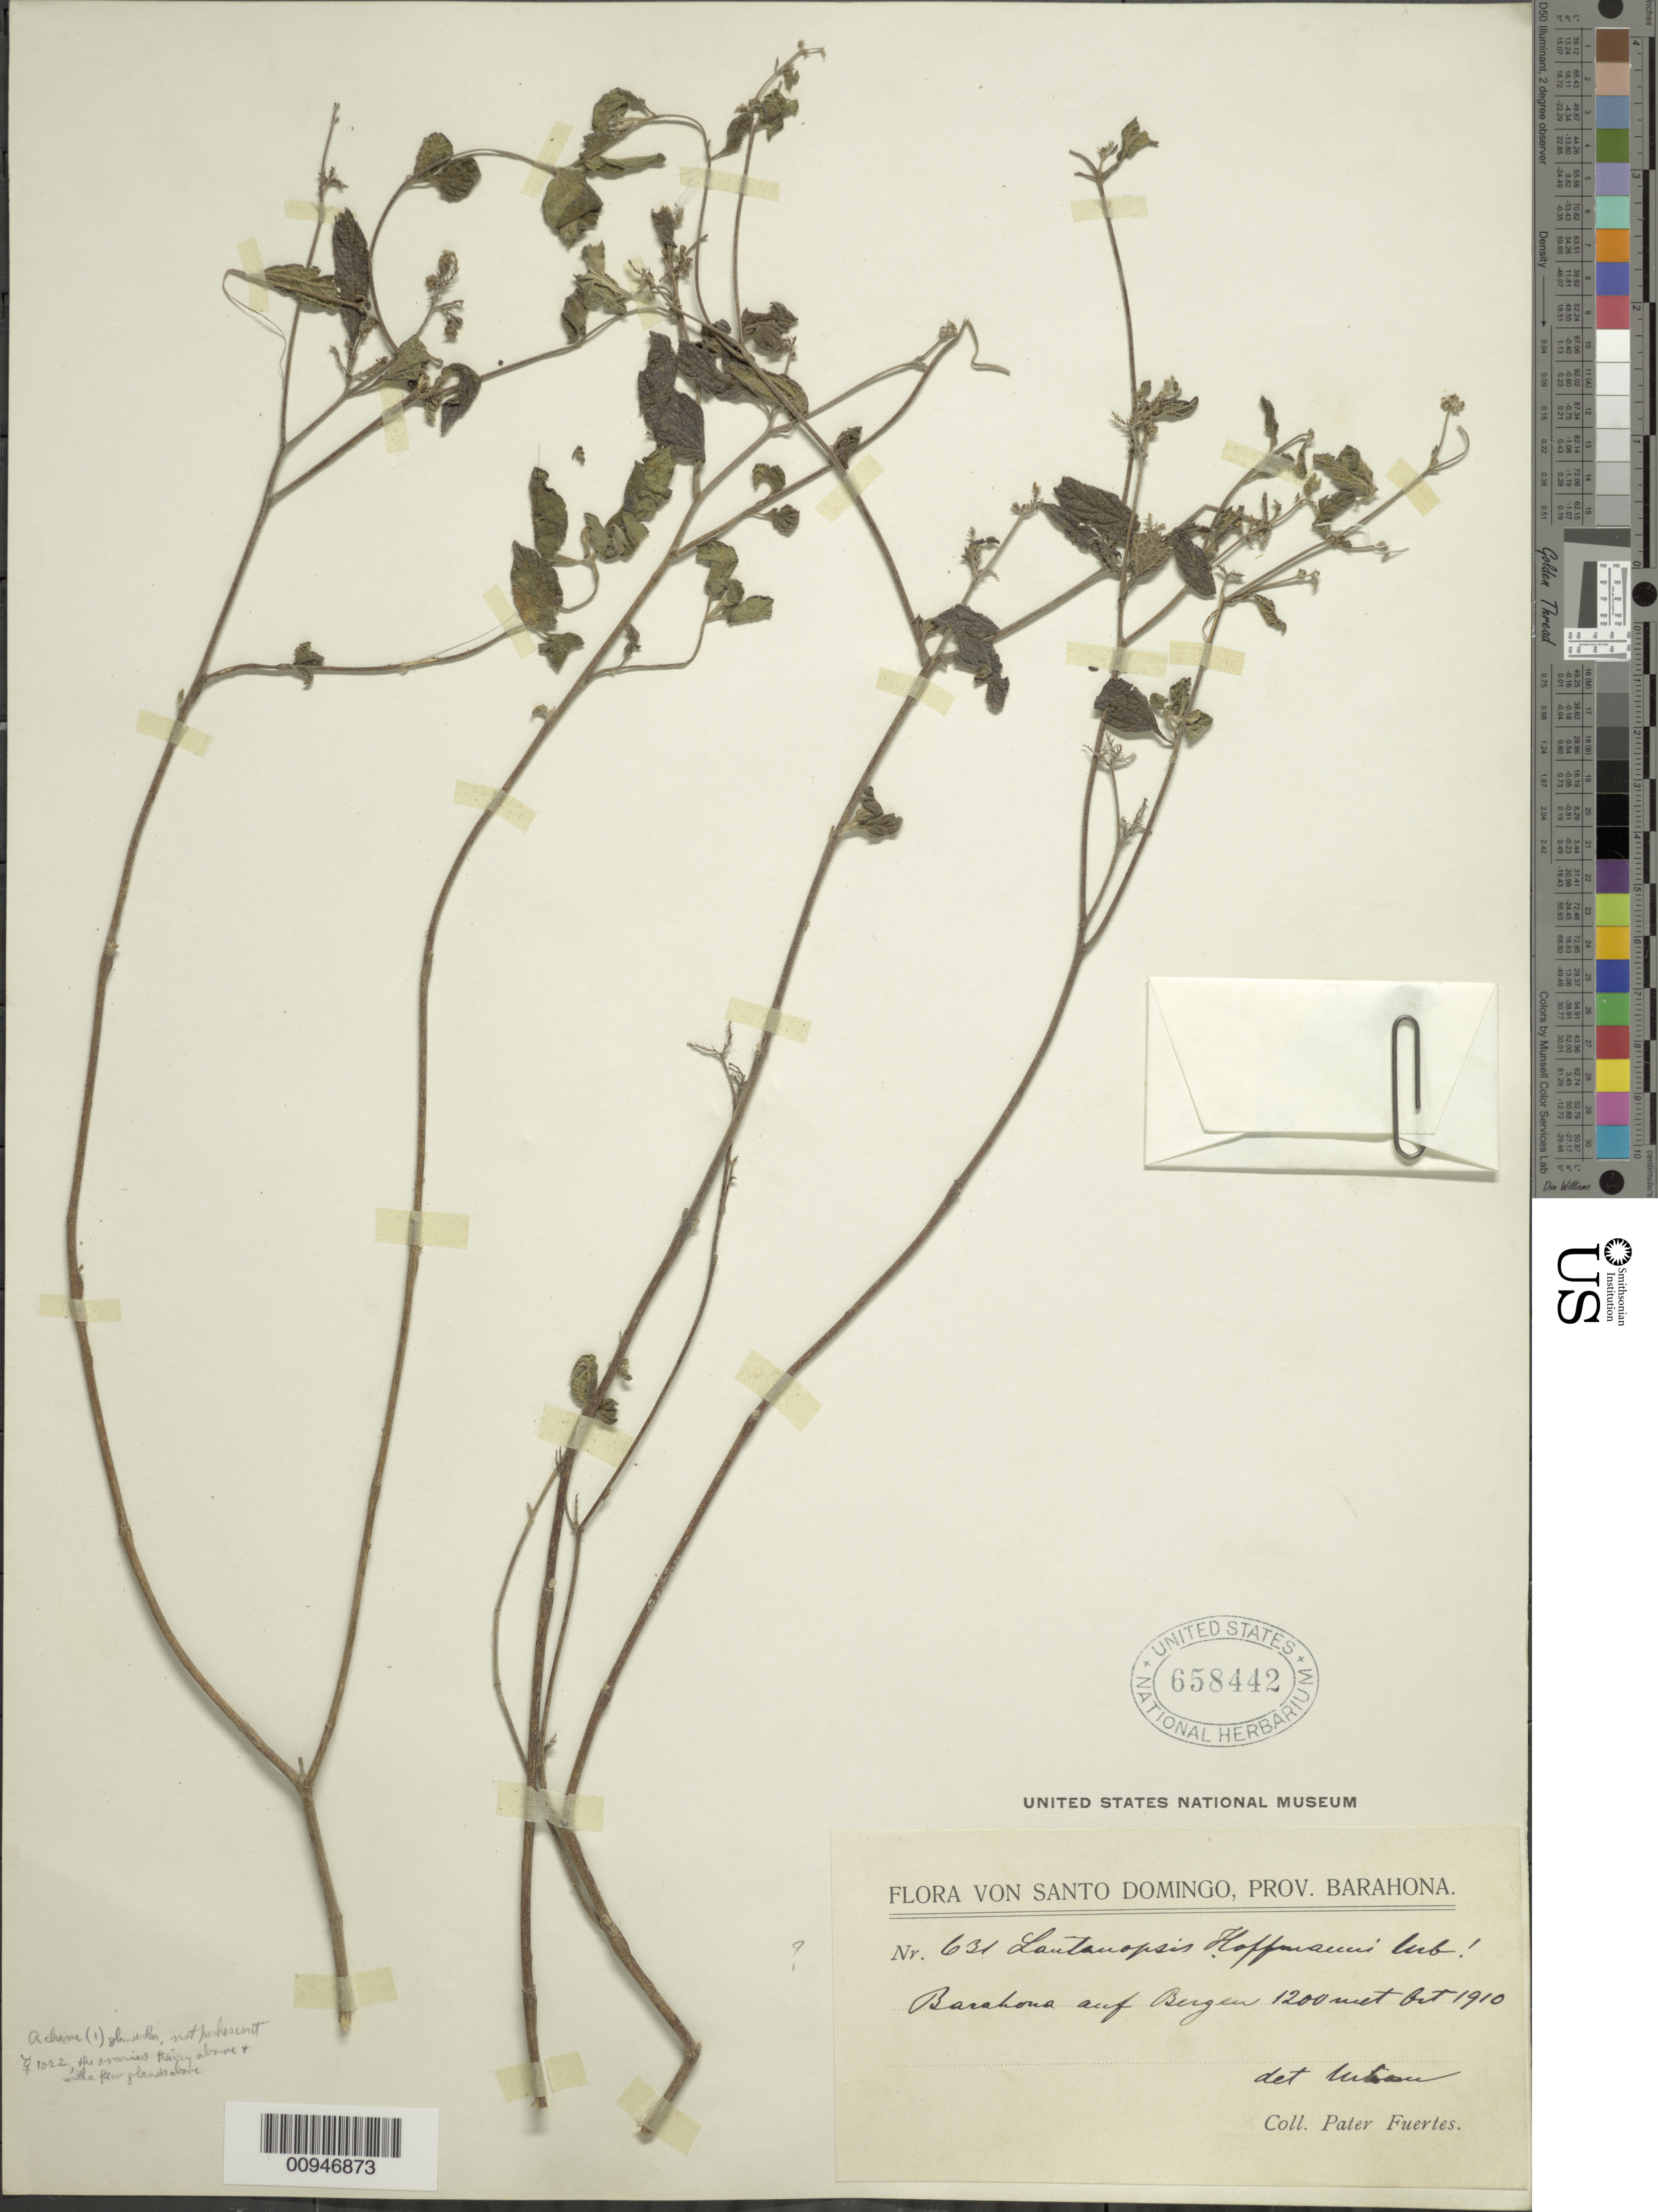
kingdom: Plantae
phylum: Tracheophyta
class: Magnoliopsida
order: Asterales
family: Asteraceae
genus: Lantanopsis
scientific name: Lantanopsis hoffmannii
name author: Urb.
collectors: M. D. Fuertes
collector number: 631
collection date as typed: Oct 1910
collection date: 1910-10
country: Dominican Republic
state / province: Barahona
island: Hispaniola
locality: Auf Bergen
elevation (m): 1200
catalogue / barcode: US 658442